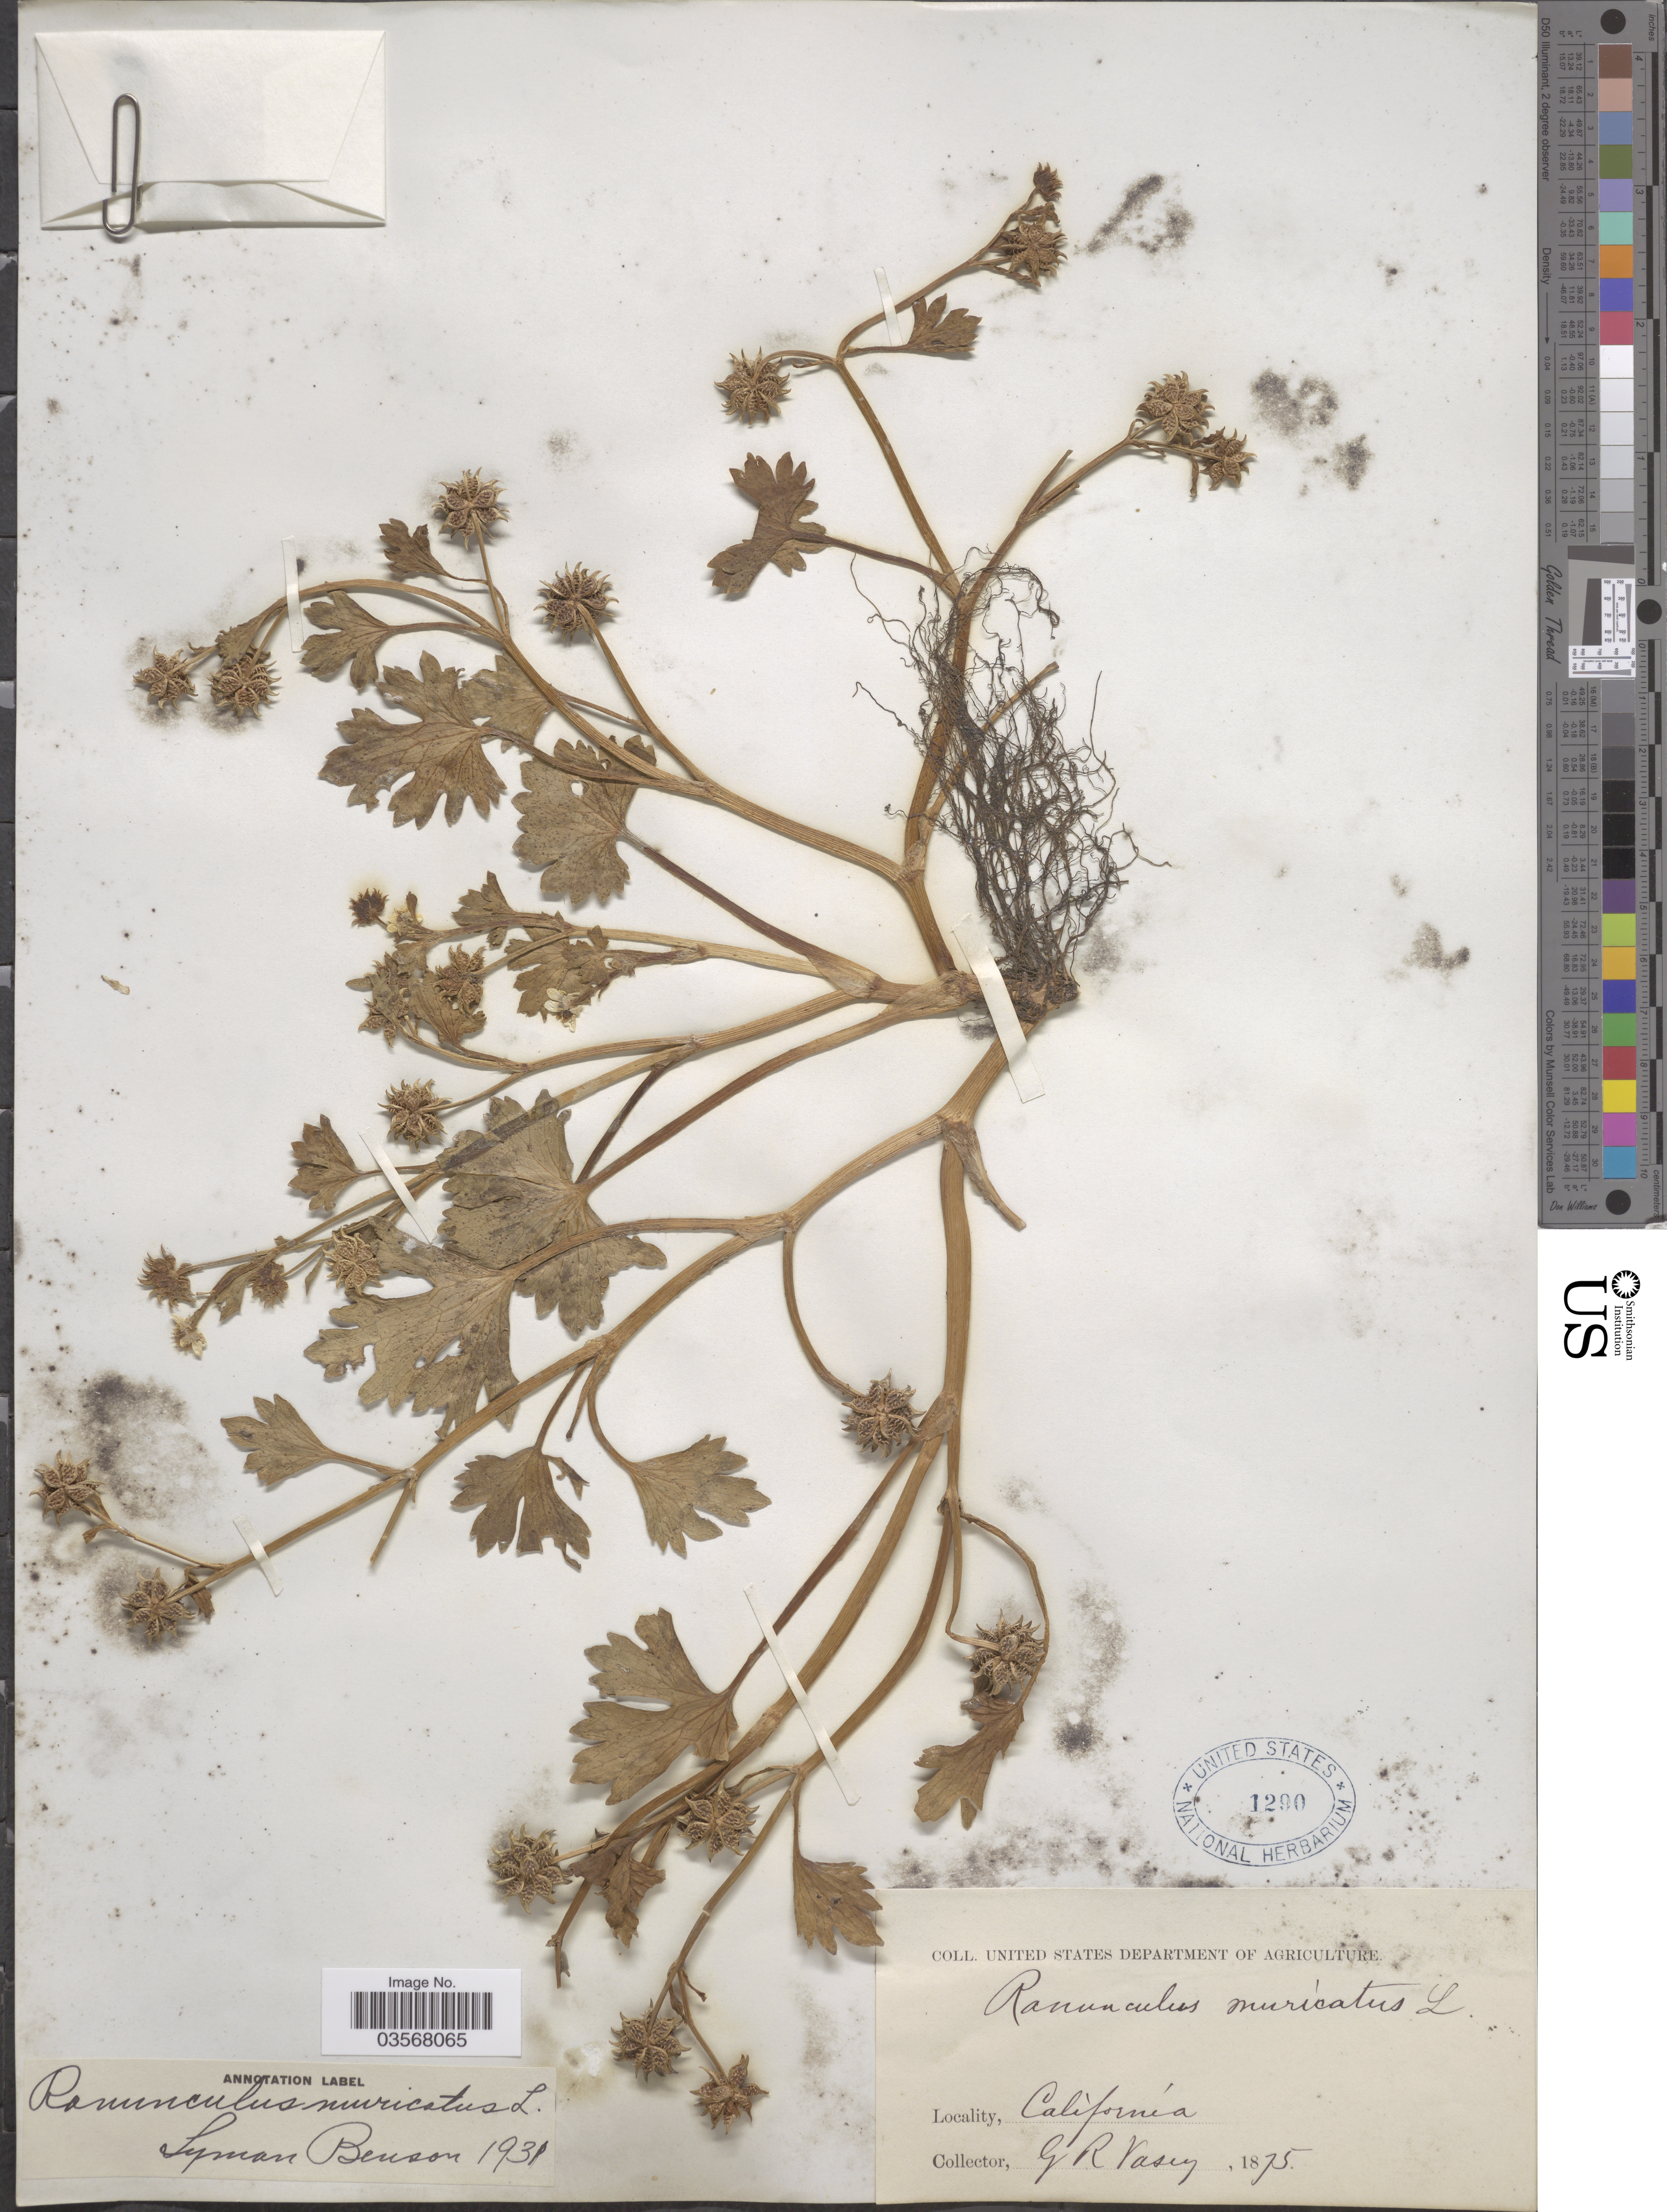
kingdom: Plantae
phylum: Tracheophyta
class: Magnoliopsida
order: Ranunculales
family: Ranunculaceae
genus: Ranunculus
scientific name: Ranunculus muricatus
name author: L.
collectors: G. R. Vasey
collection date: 1875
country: United States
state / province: California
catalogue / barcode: US 1290